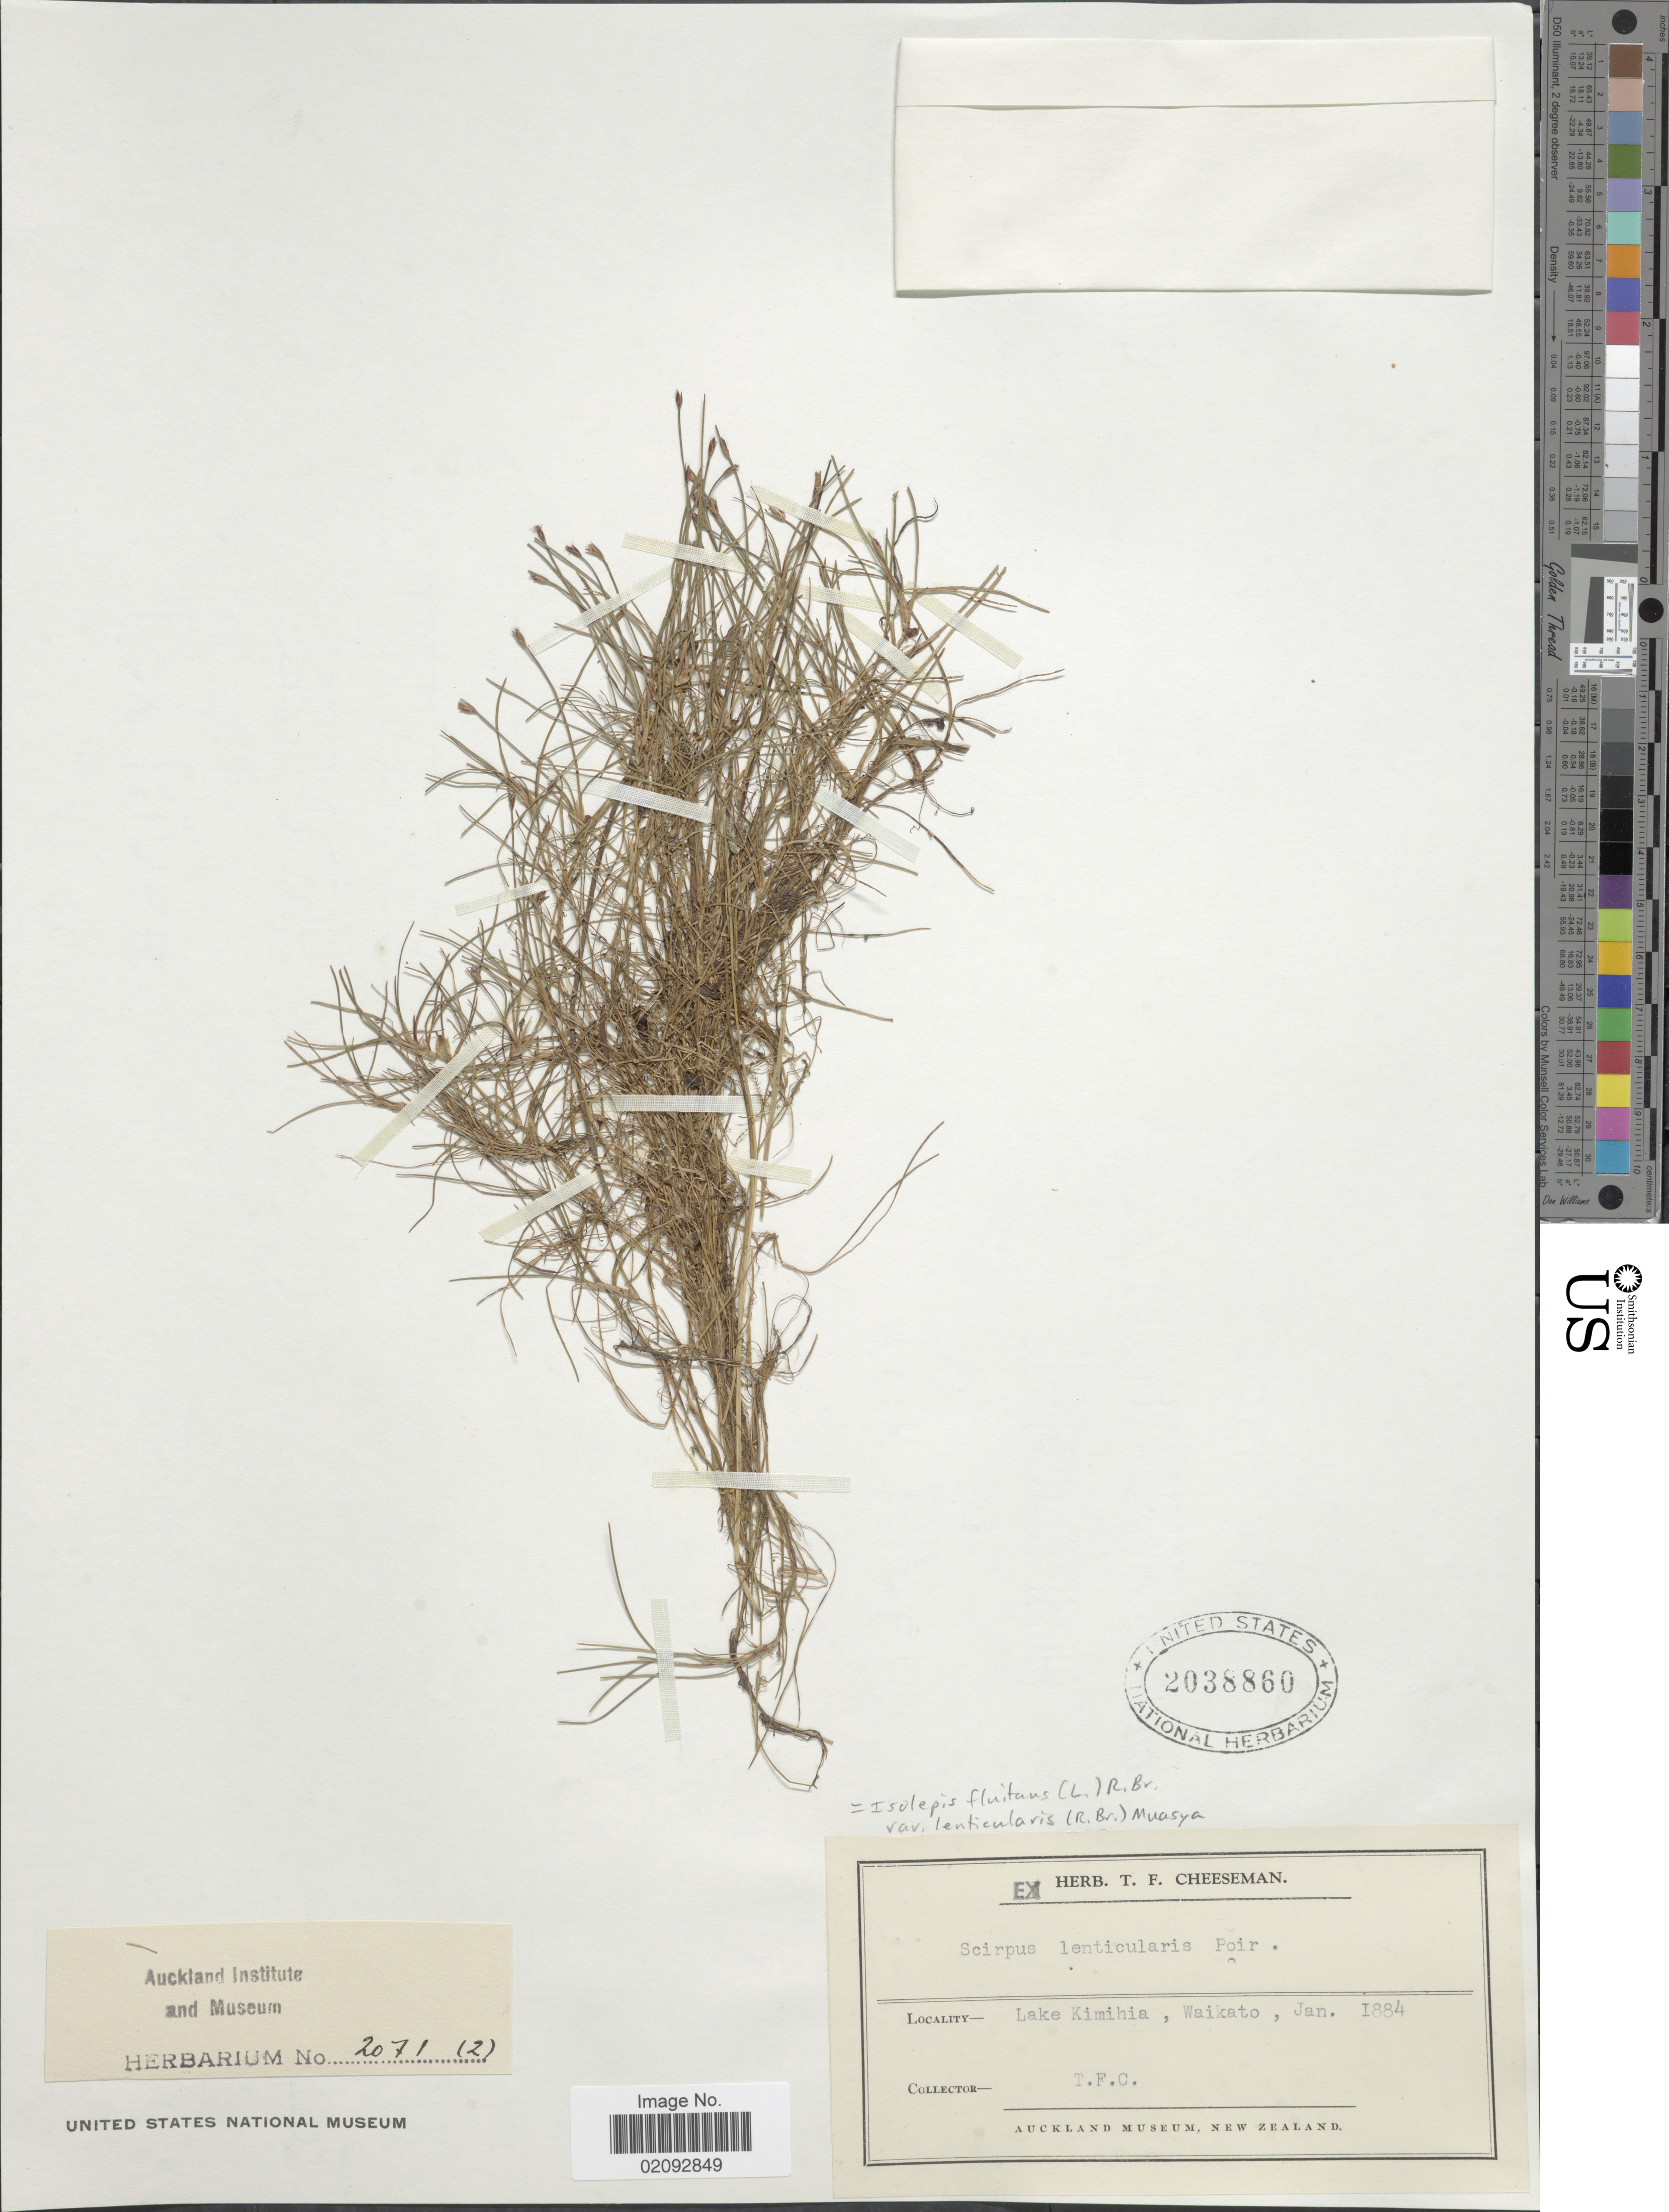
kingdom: Plantae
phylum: Tracheophyta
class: Liliopsida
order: Poales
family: Cyperaceae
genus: Isolepis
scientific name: Isolepis fluitans var. lenticularis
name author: (R. Br.) Muasya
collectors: T. F. Cheeseman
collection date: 1884-01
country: New Zealand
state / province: Waikato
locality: Lake Kimihia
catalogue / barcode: US 2038860